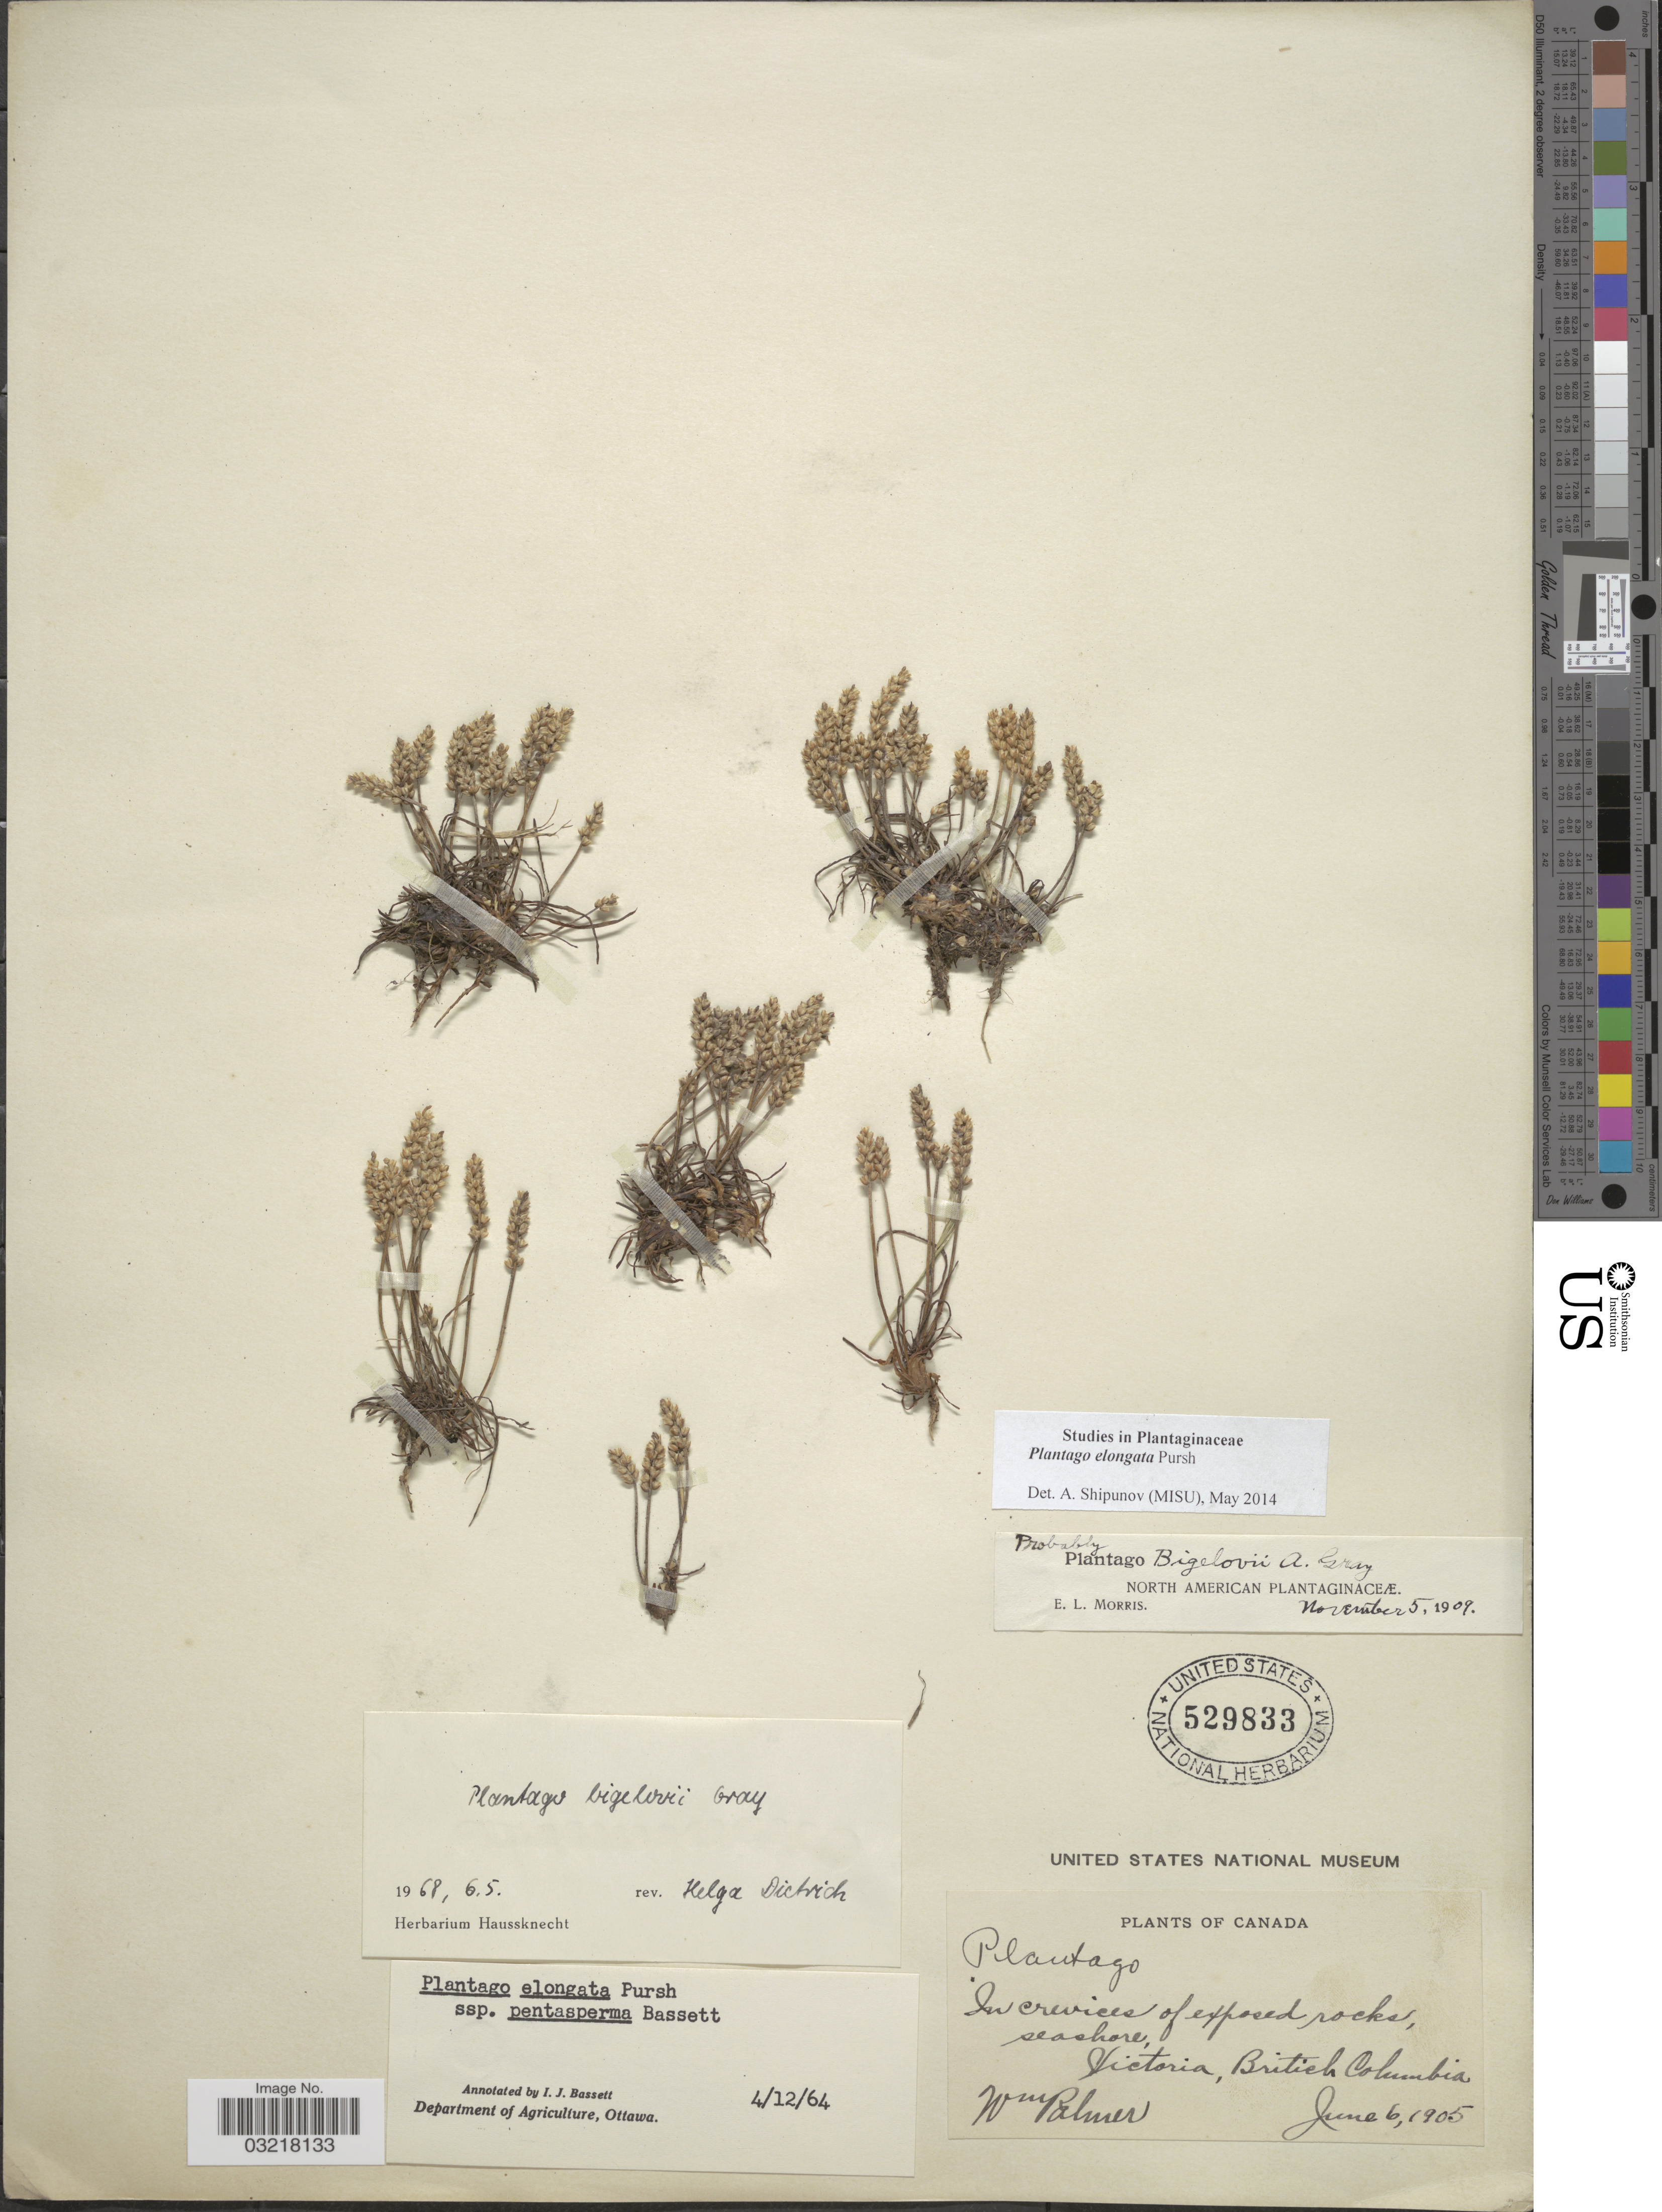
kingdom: Plantae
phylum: Tracheophyta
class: Magnoliopsida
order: Lamiales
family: Plantaginaceae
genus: Plantago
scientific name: Plantago elongata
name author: Pursh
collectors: W. Palmer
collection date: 1905-06-06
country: Canada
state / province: British Columbia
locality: Victoria.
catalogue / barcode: US 529833